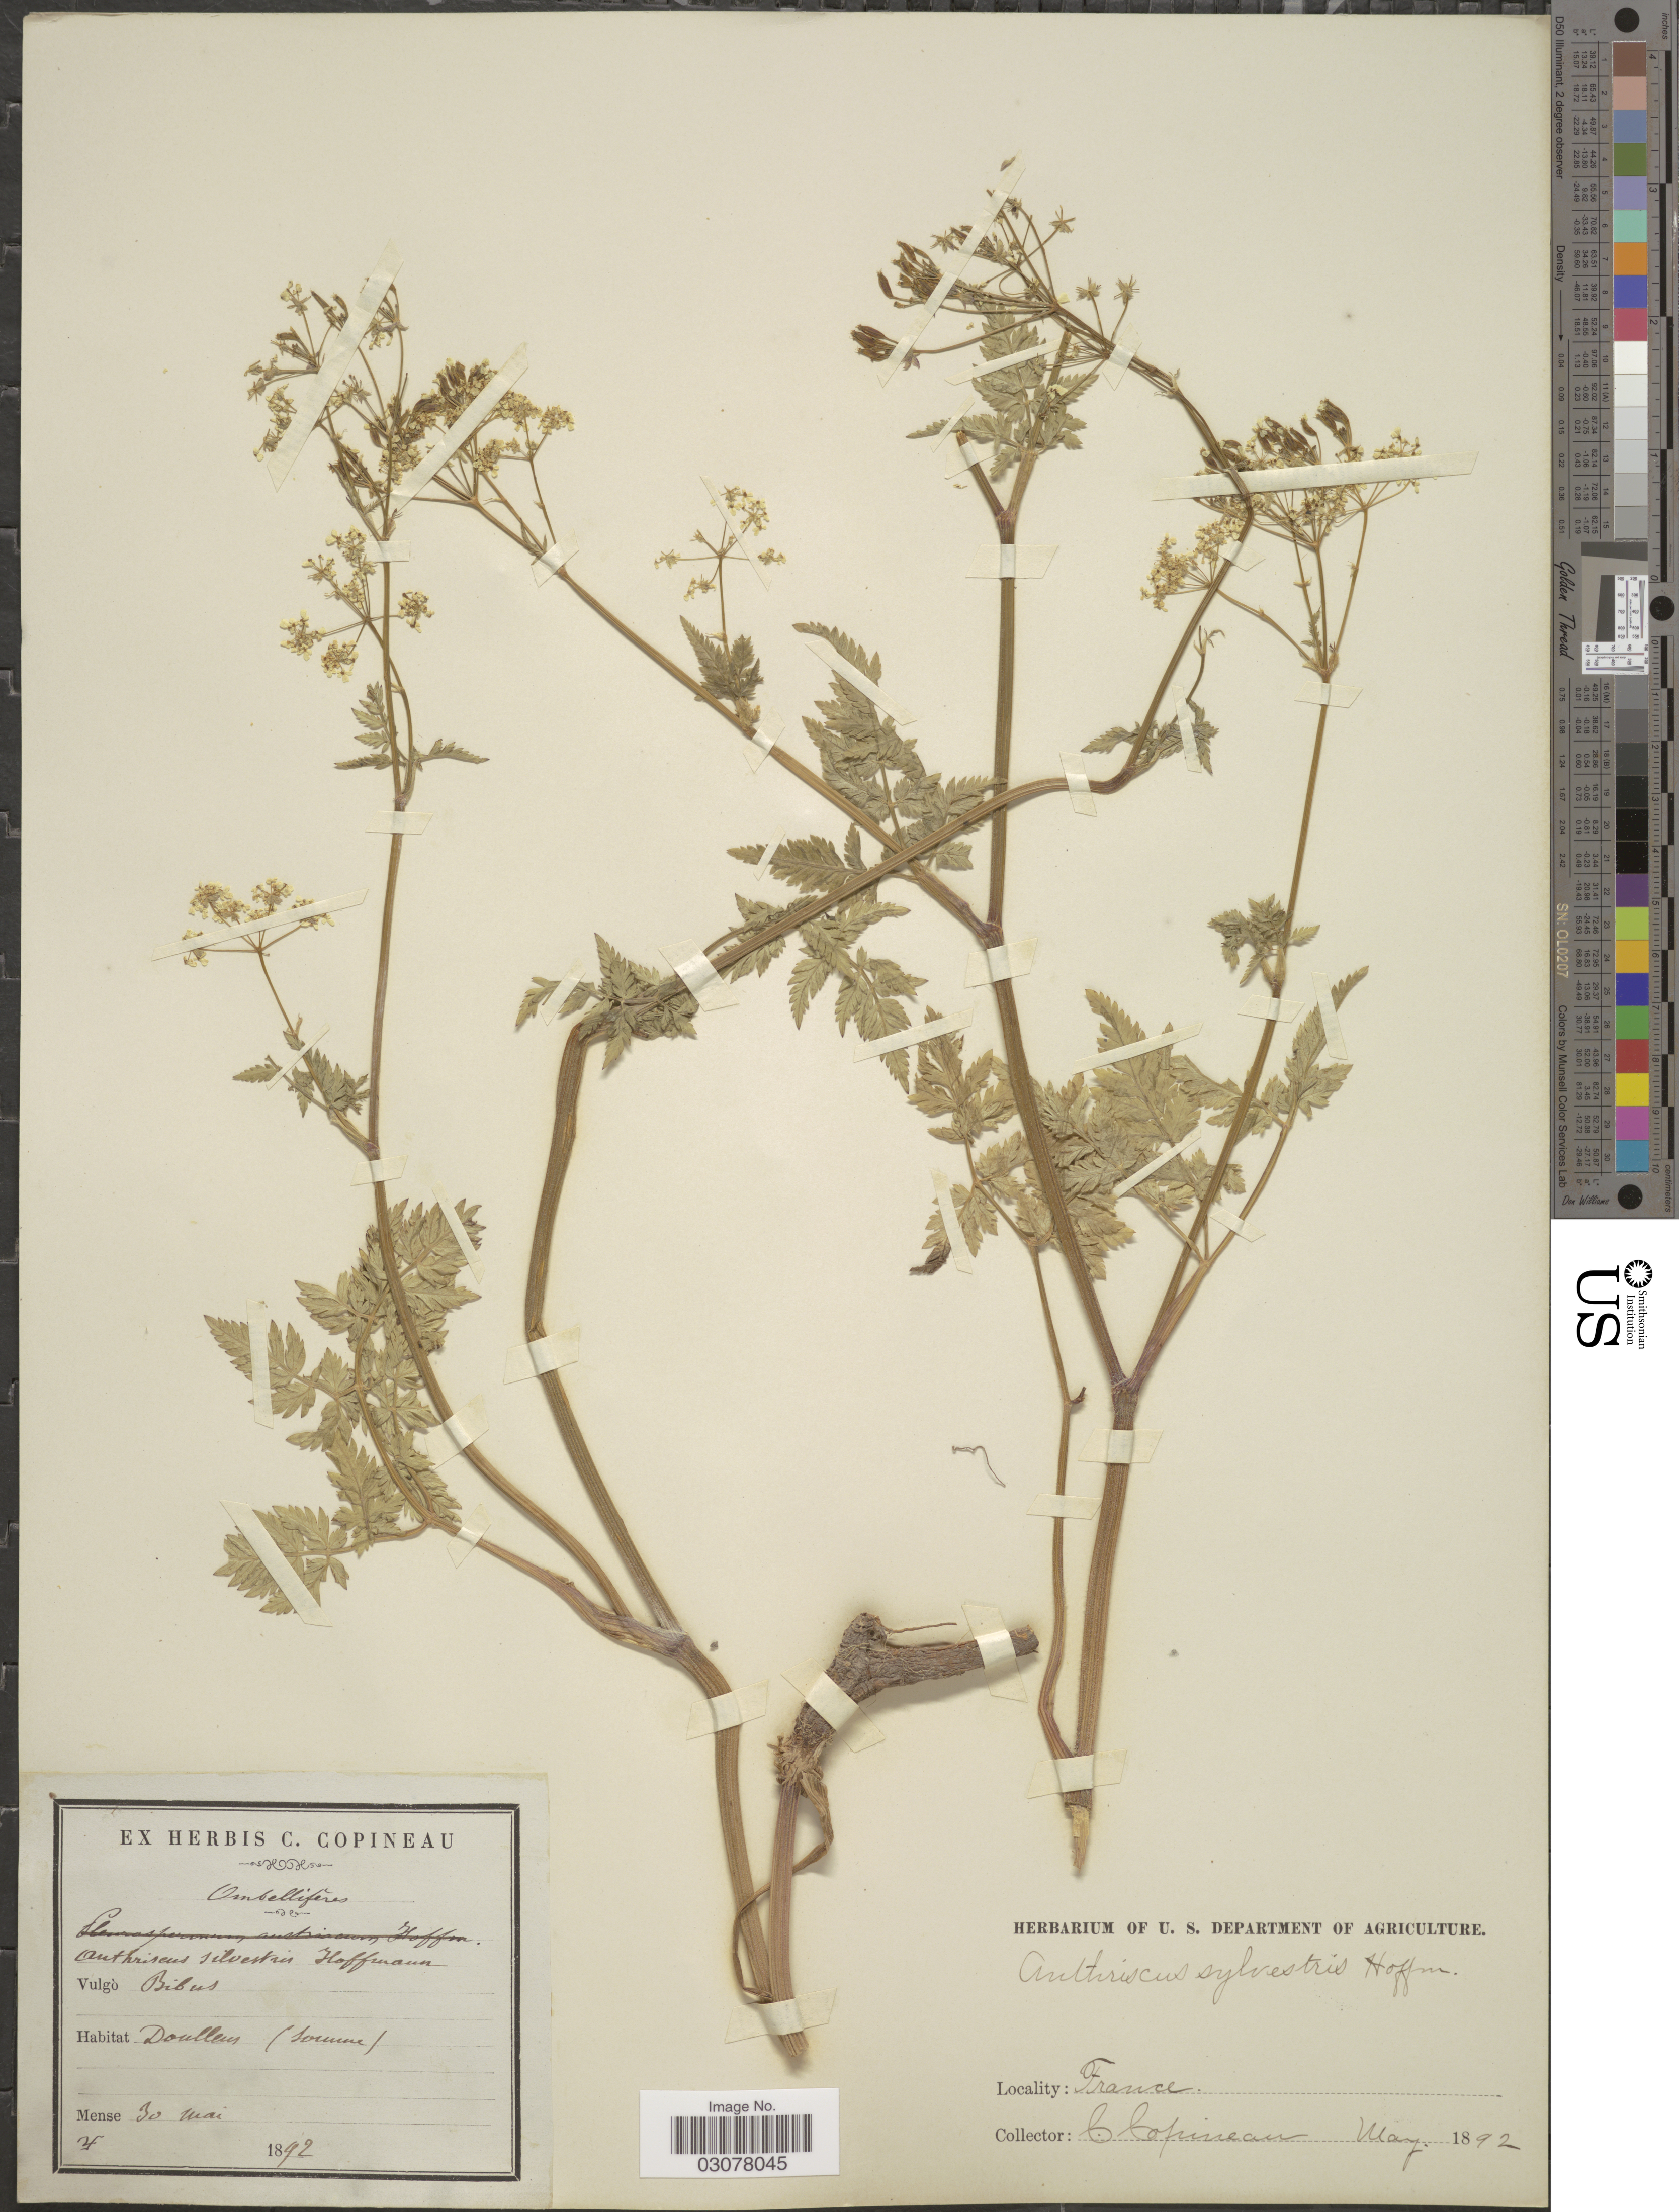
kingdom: Plantae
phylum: Tracheophyta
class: Magnoliopsida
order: Apiales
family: Apiaceae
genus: Anthriscus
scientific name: Anthriscus sylvestris subsp. sylvestris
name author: (L.) Hoffm.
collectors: C. Copineau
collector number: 4*?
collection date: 1892-05-30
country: France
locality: Bibus [unsure placement] Doullens (Somme).